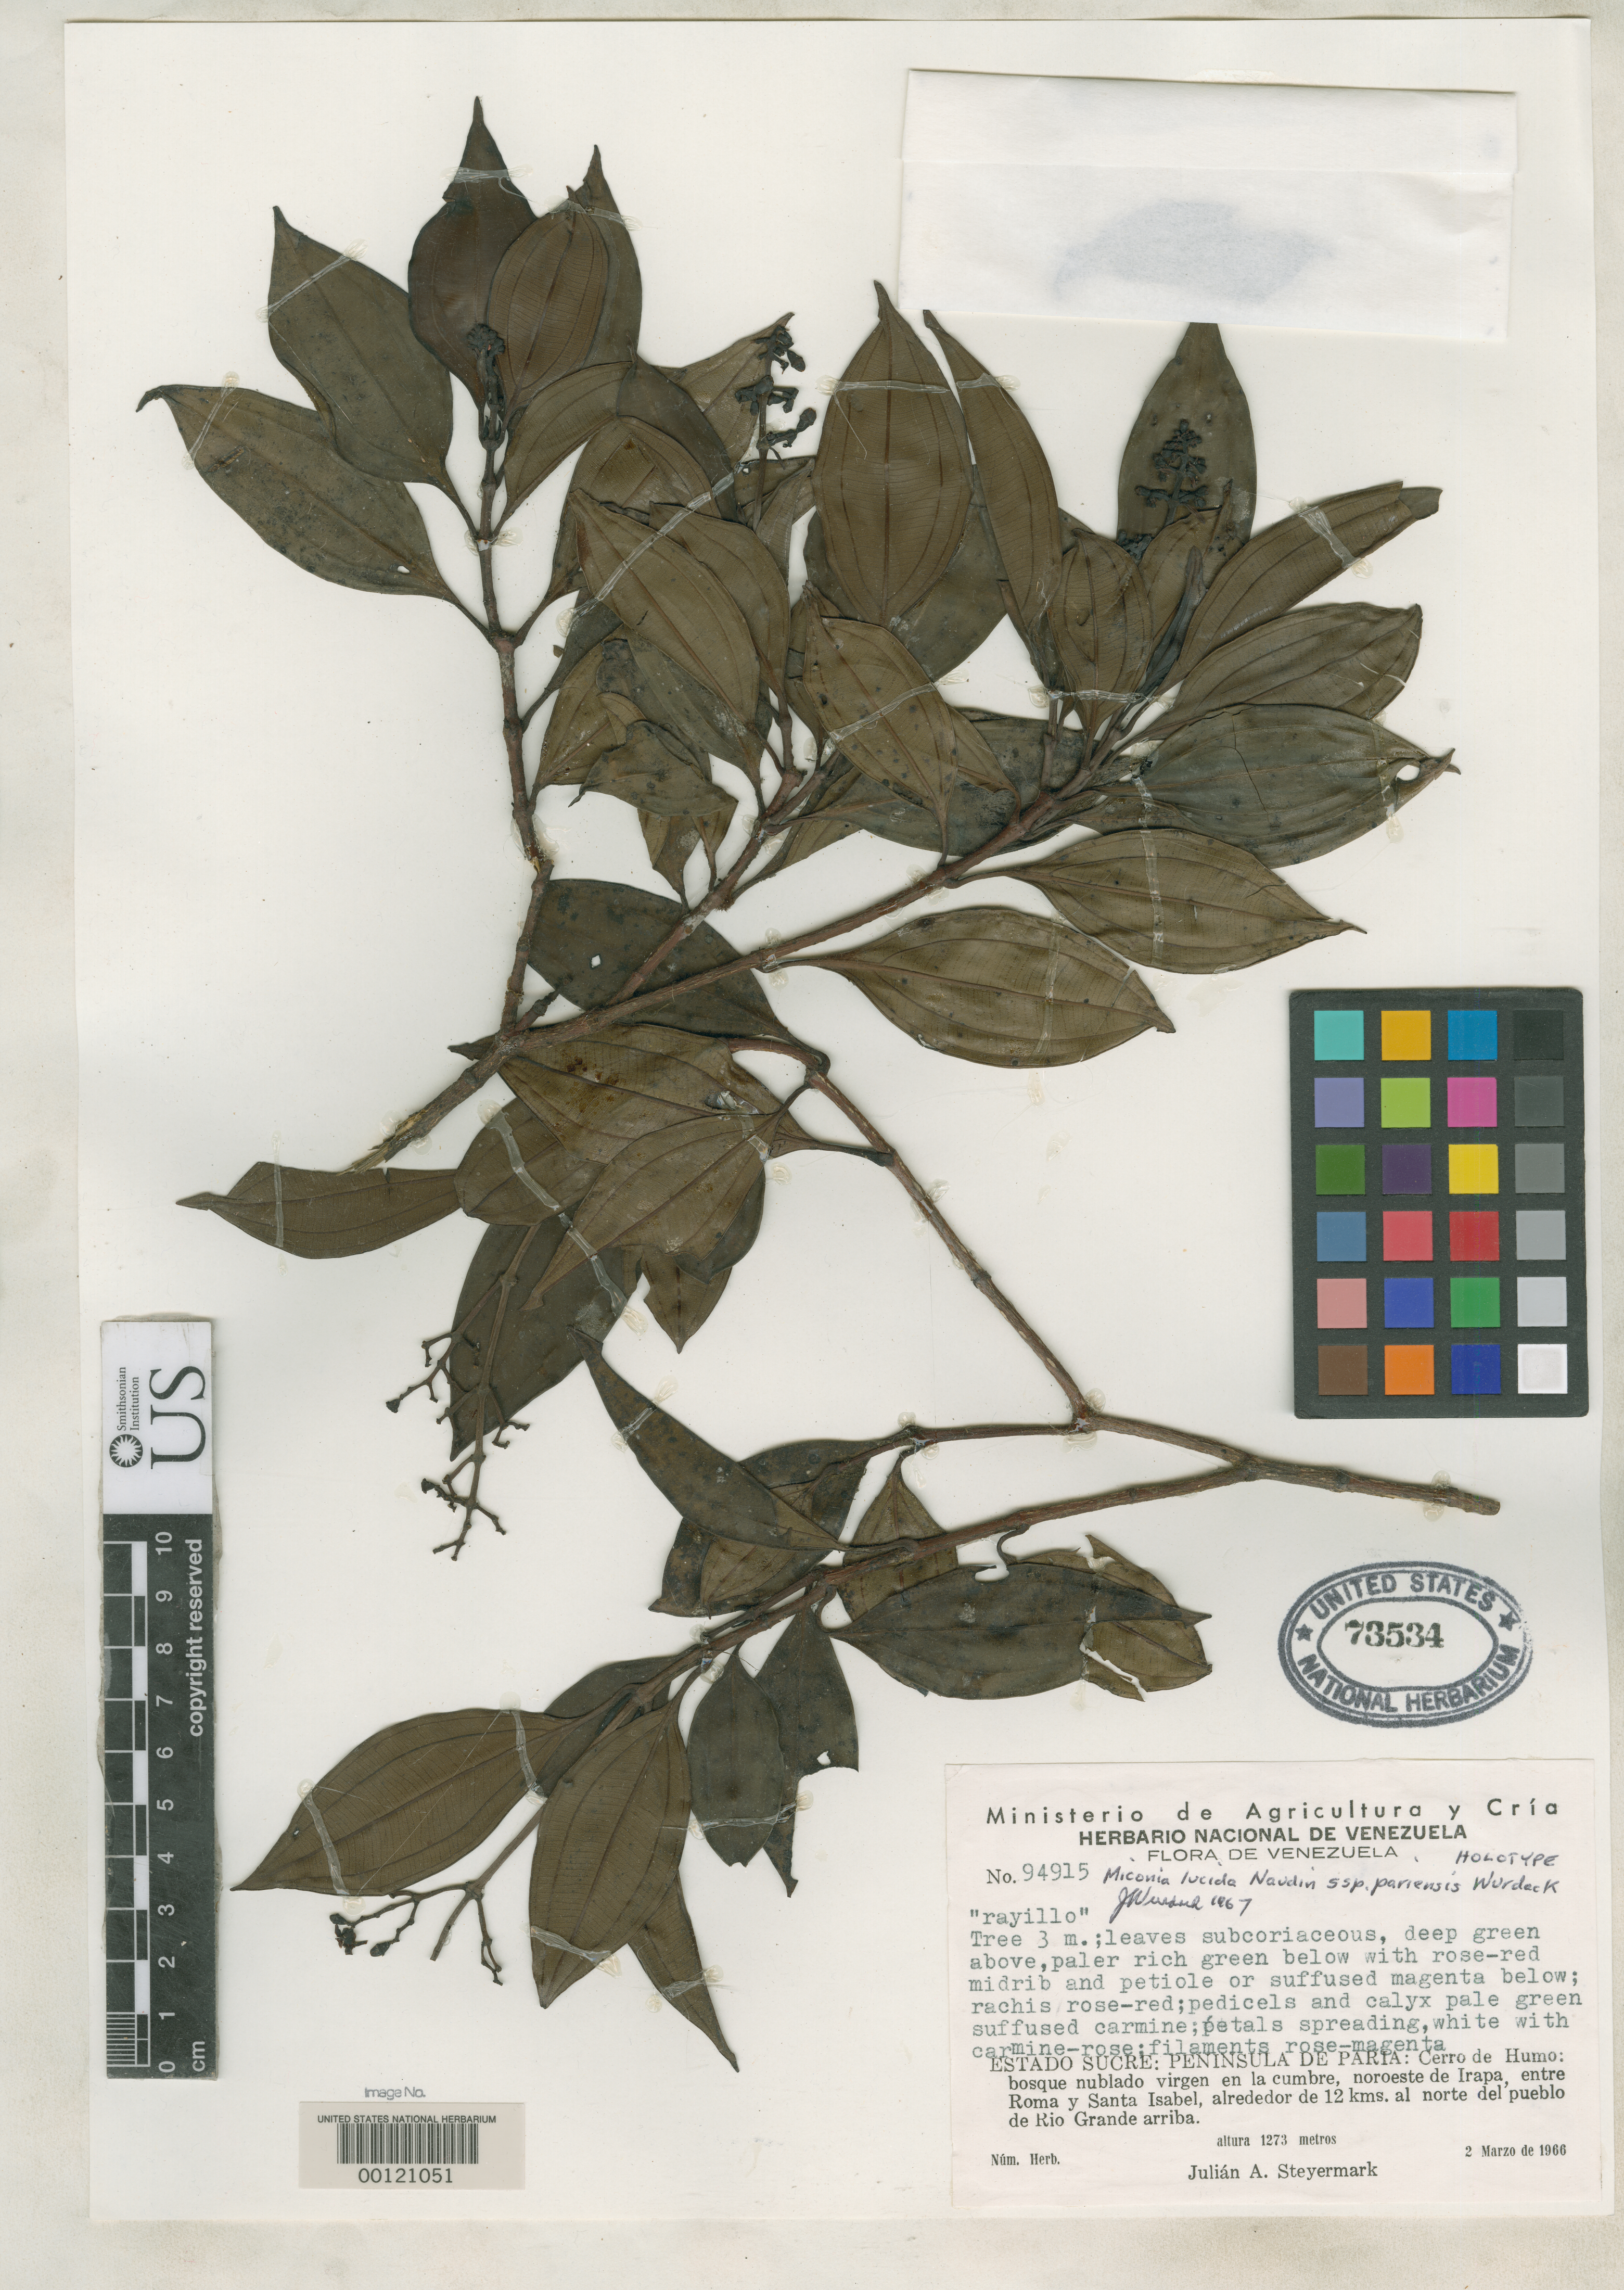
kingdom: Plantae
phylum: Tracheophyta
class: Magnoliopsida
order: Myrtales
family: Melastomataceae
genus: Miconia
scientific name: Miconia lucida subsp. pariensis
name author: Wurdack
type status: Holotype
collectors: J. Steyermark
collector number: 94915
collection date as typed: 02 Mar 1966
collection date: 1966-03-02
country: Venezuela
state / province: Sucre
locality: Cerro de Humo, Peninsula de Paria.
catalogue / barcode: US 73534